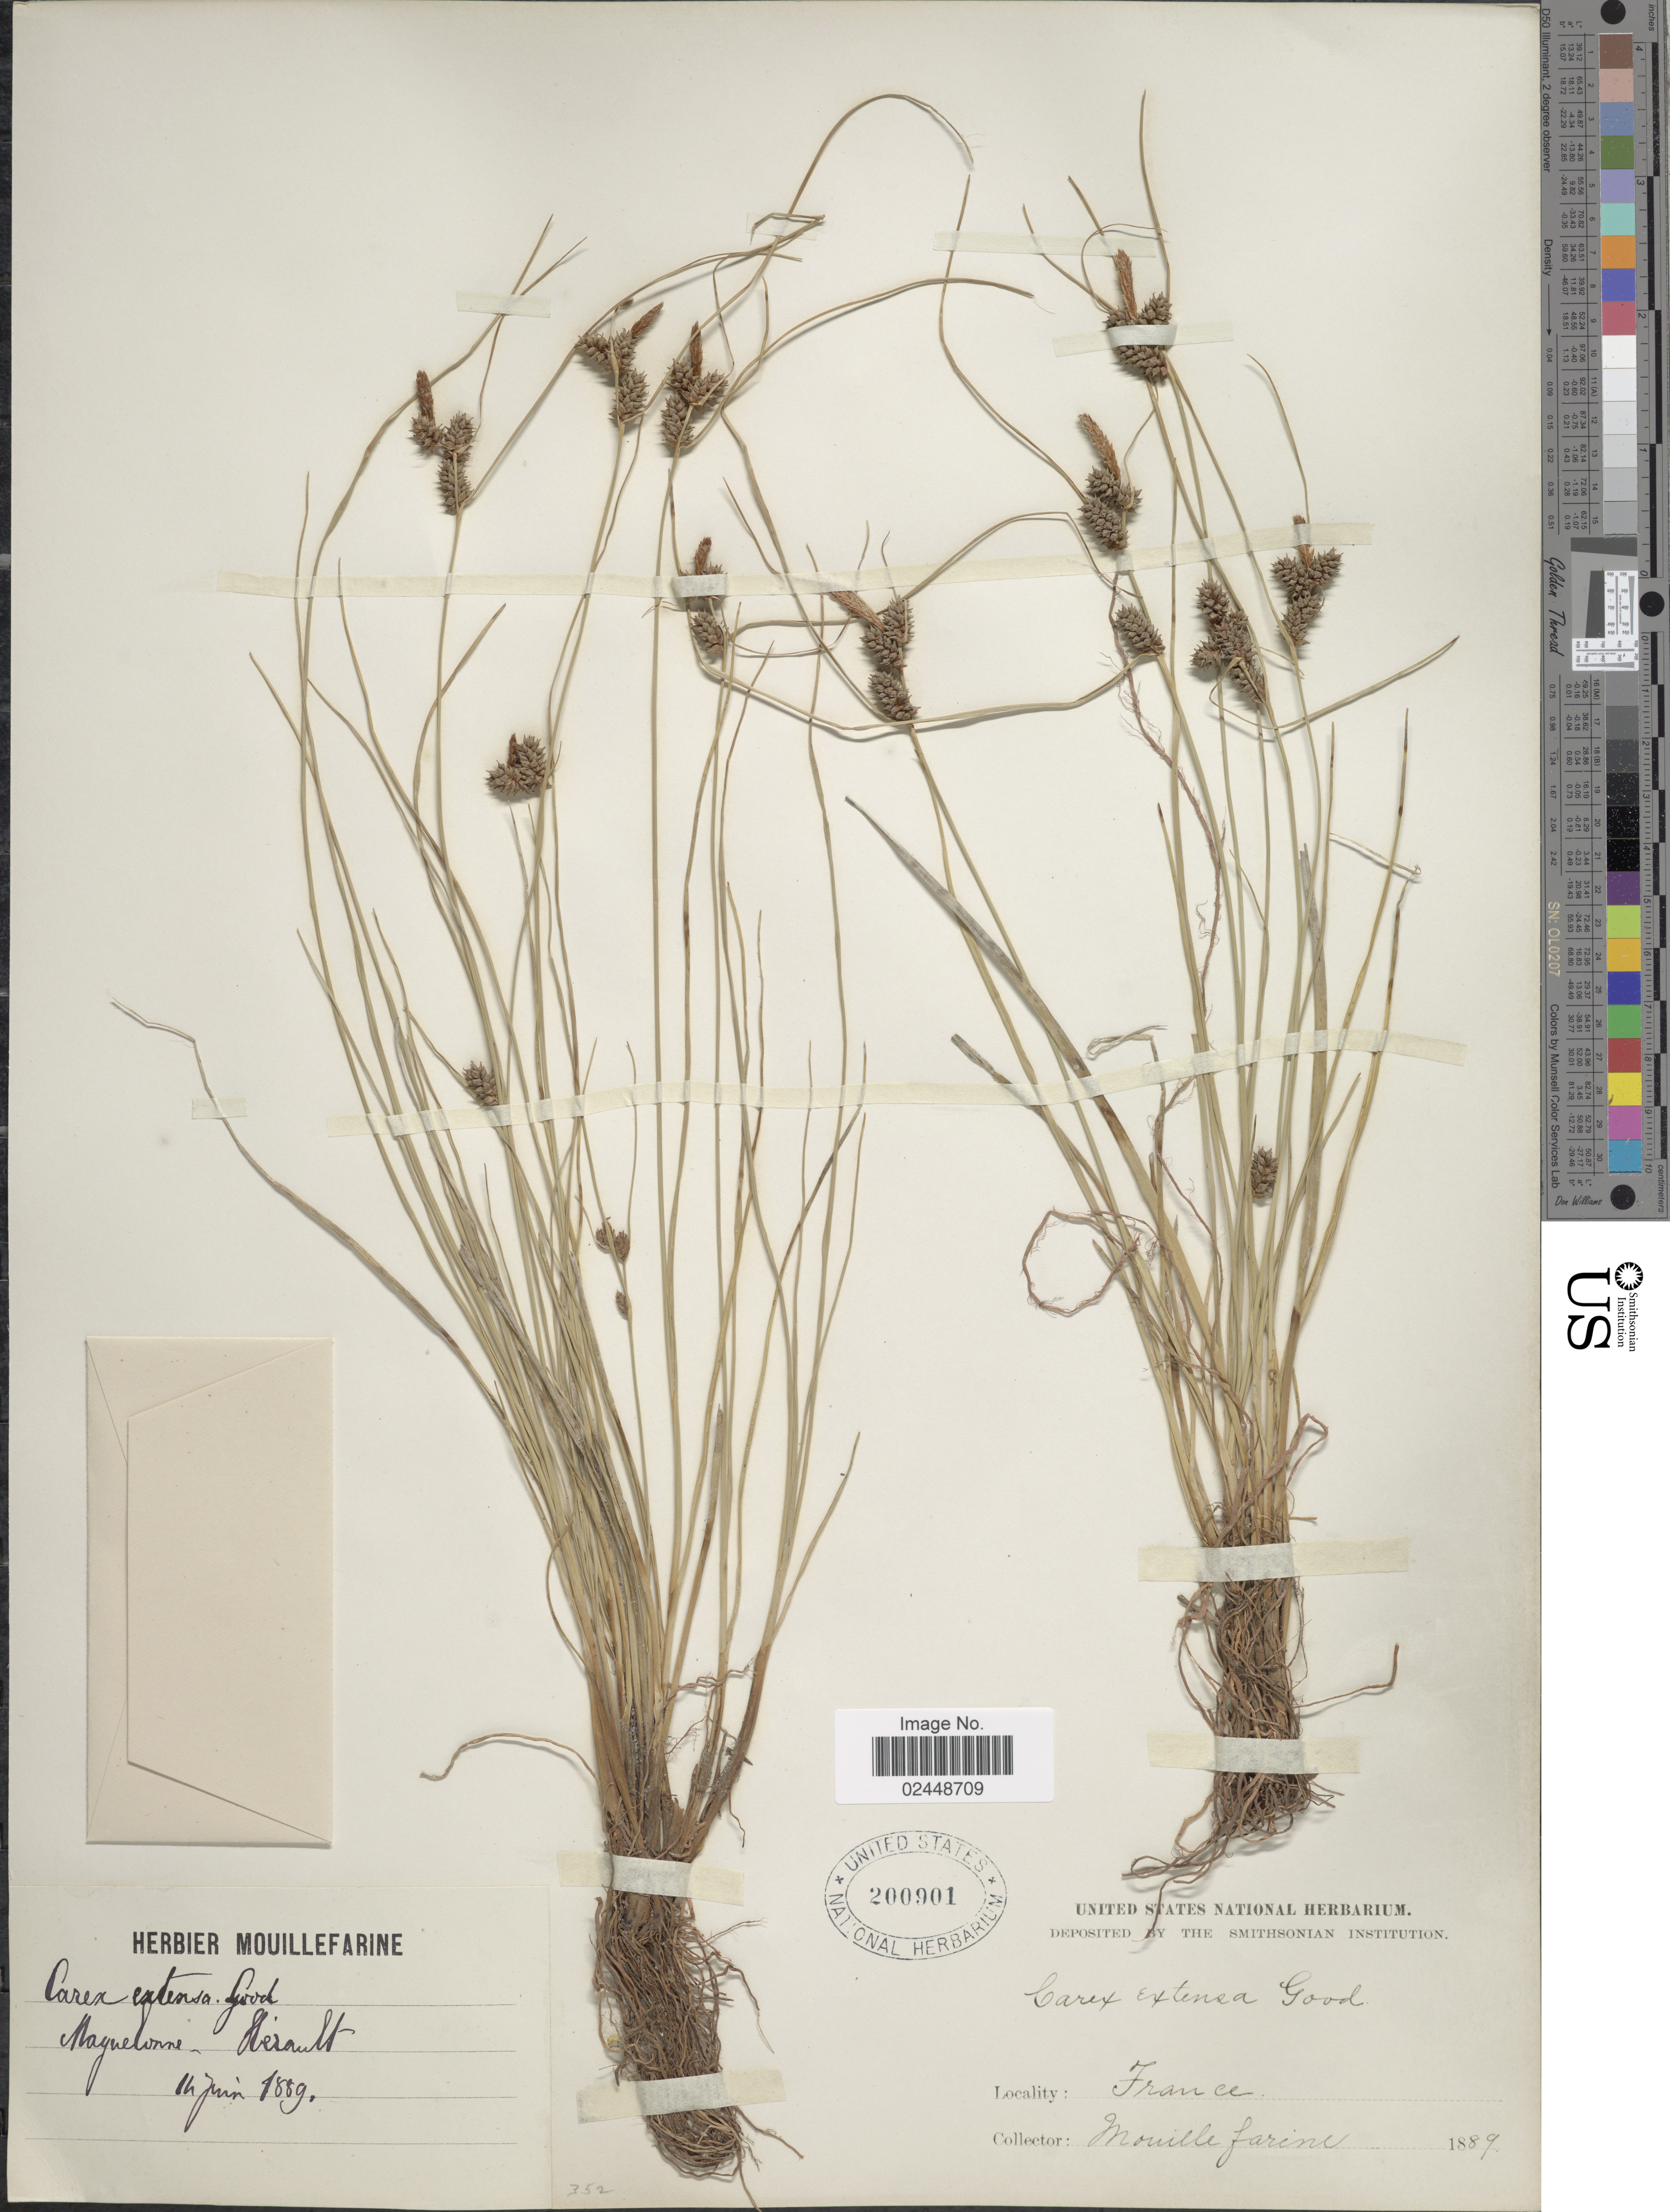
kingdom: Plantae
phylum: Tracheophyta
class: Liliopsida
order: Poales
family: Cyperaceae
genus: Carex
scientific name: Carex extensa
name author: Gooden.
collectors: A. Mouillefarine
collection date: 1889-06-14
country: France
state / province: Occitanie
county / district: Hérault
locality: Maguelonne - Hérault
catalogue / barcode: US 200901